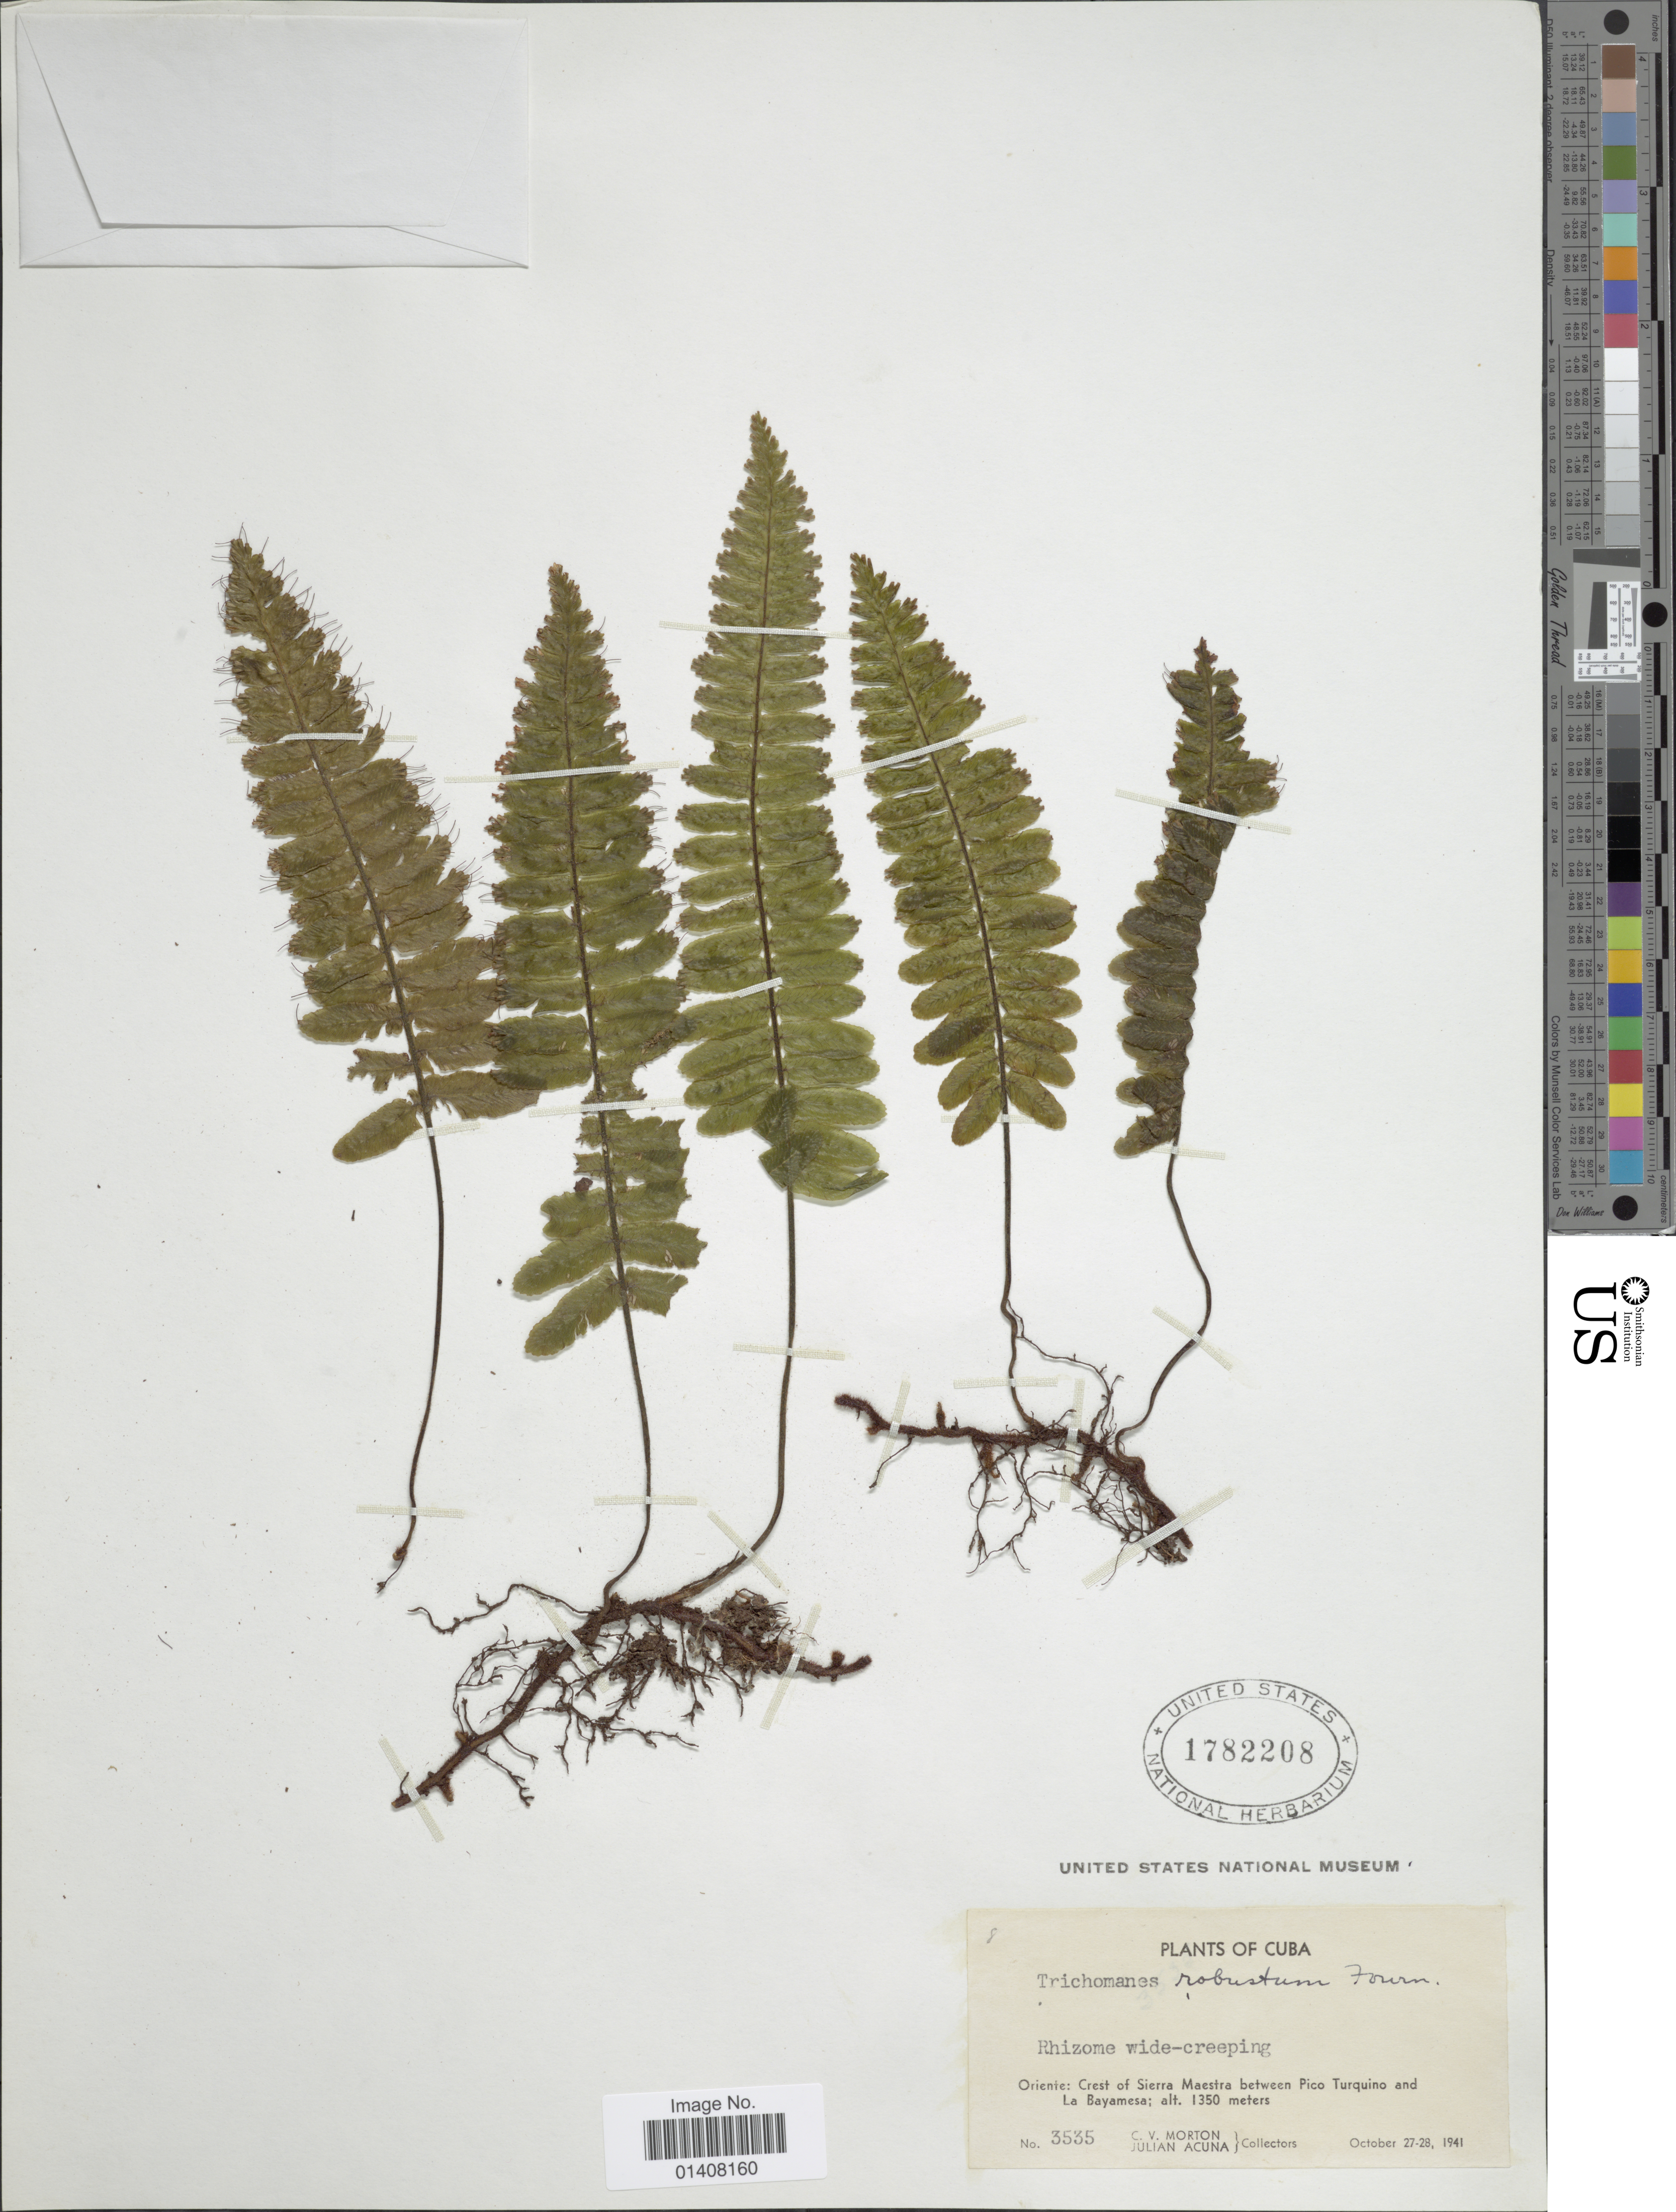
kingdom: Plantae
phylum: Tracheophyta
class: Polypodiopsida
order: Hymenophyllales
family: Hymenophyllaceae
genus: Trichomanes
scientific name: Trichomanes robustum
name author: E. Fourn.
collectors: C. V. Morton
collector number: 3535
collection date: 1941-10-27/1941-10-28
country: Cuba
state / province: Oriente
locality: Oriente: Crest of Sierra Maestra between Pico Turquino and La Bayamesa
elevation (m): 1350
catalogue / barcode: US 1782208